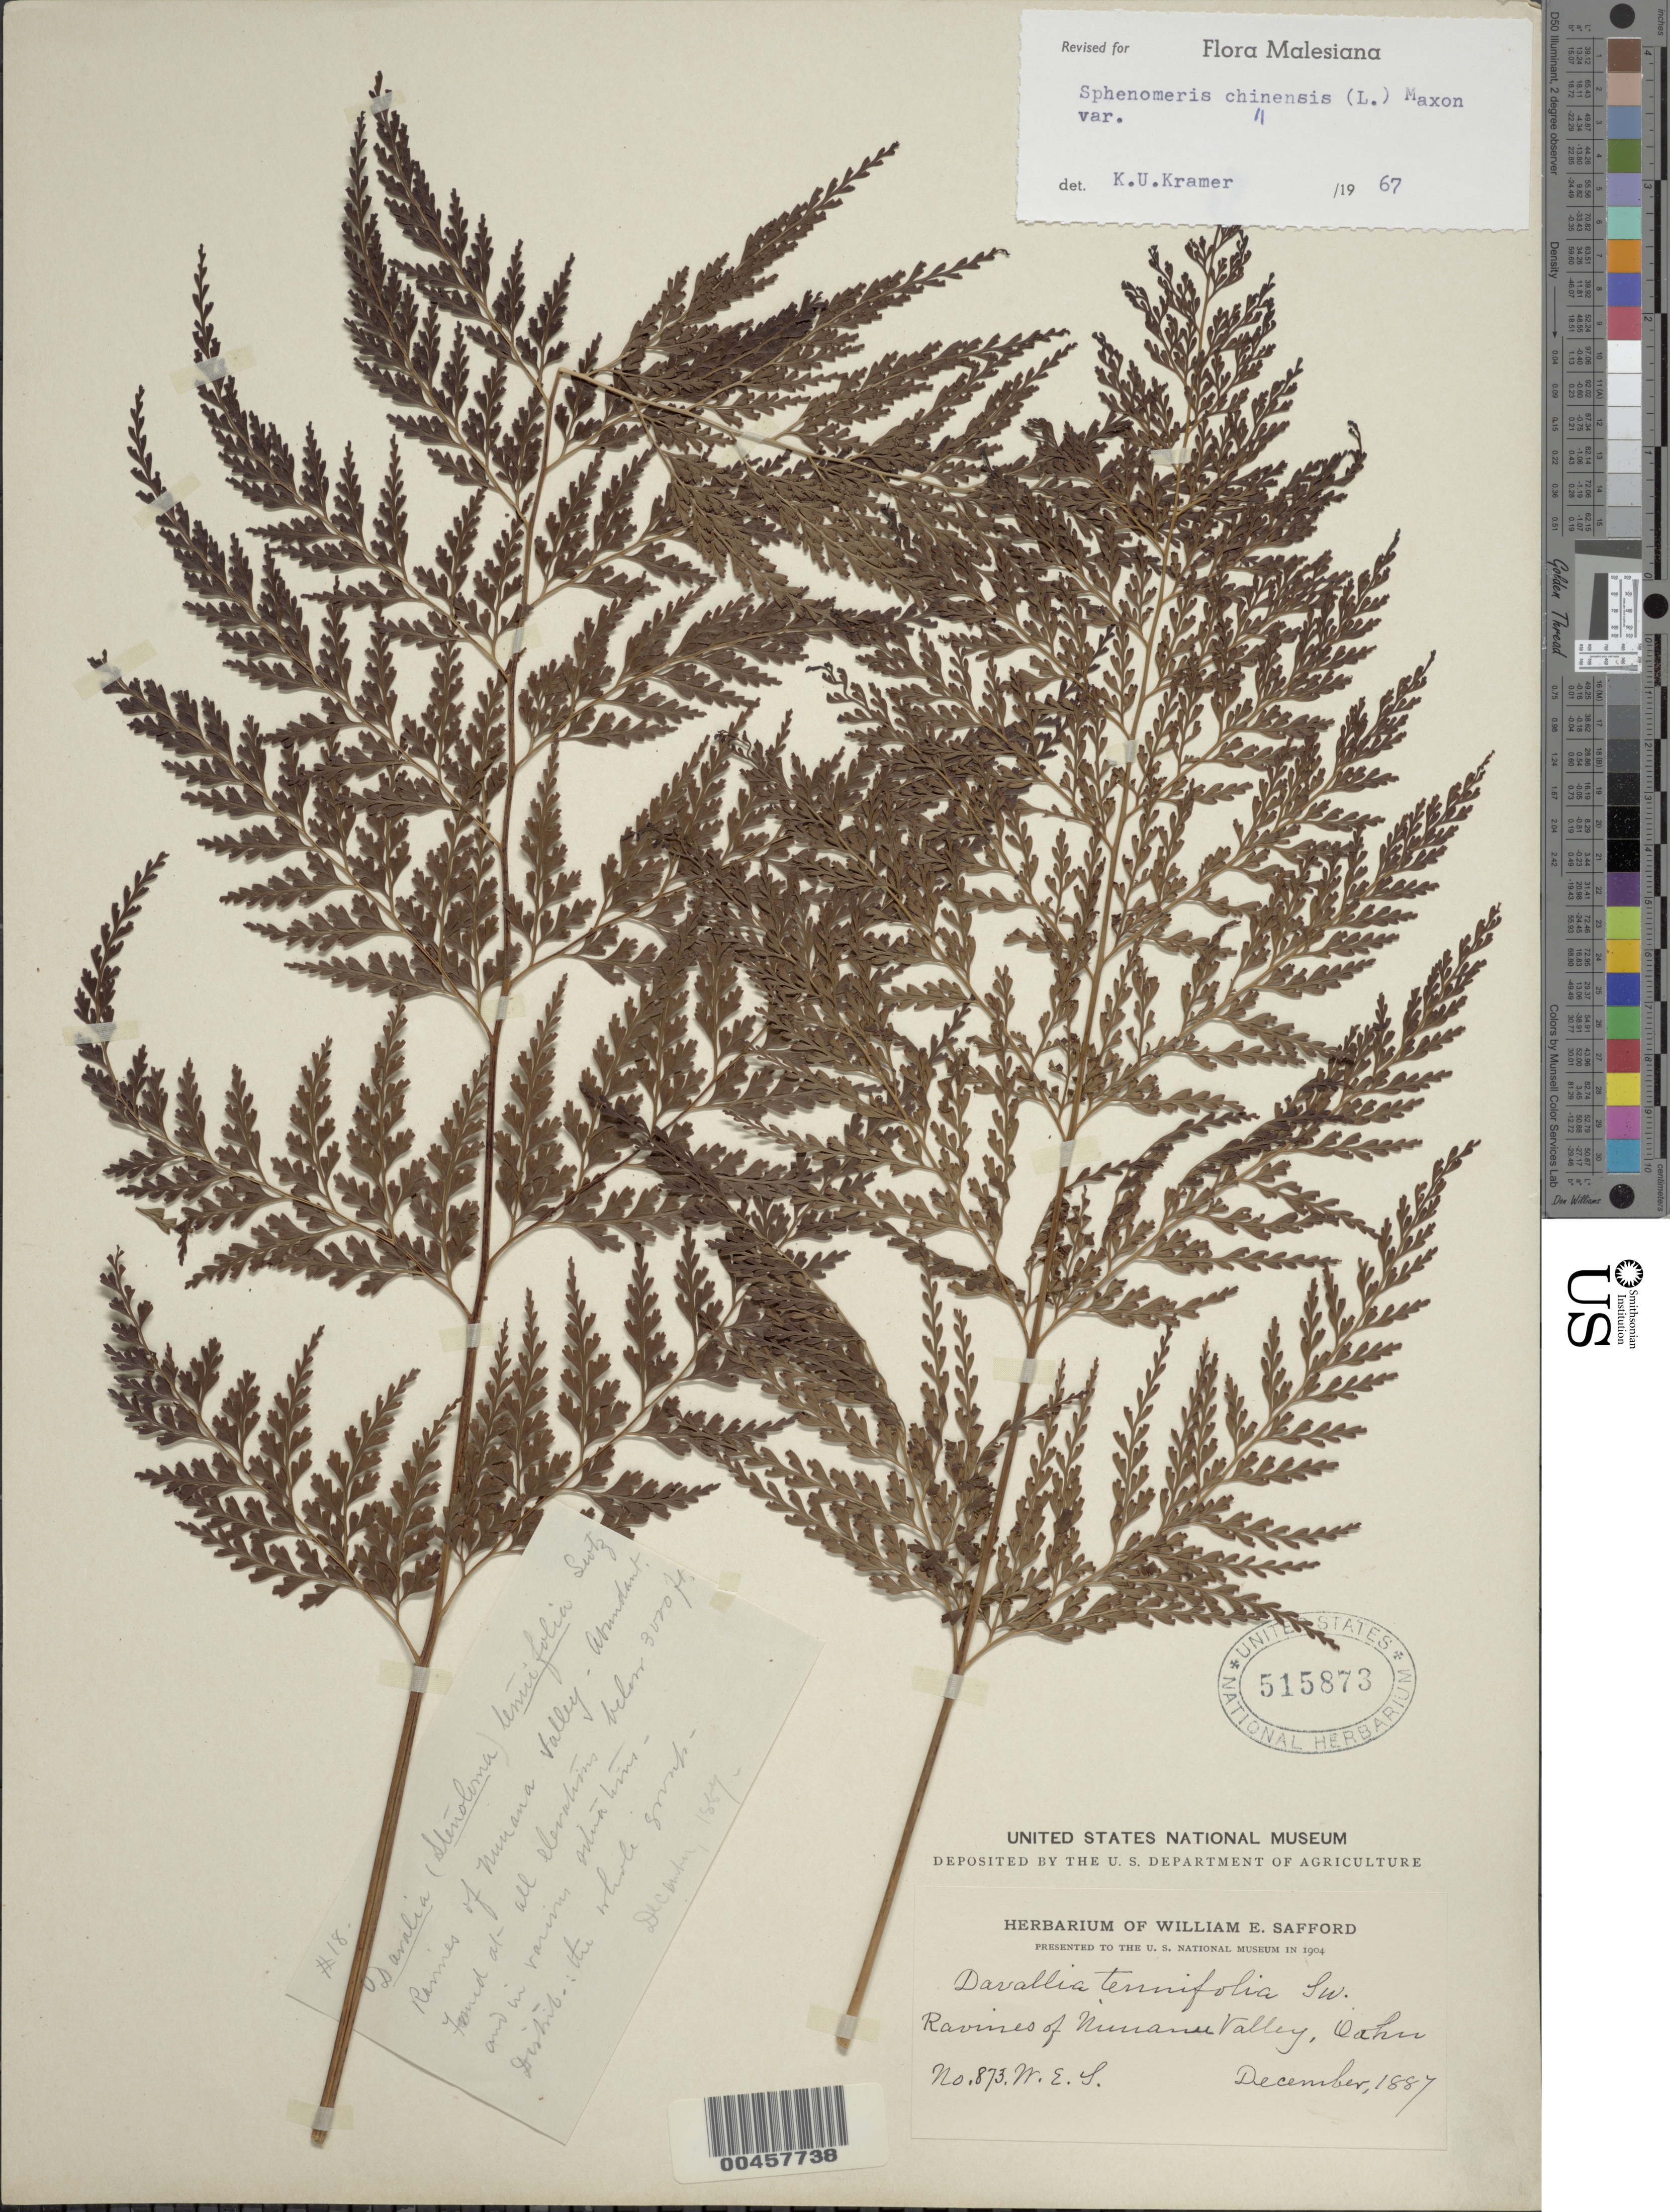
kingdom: Plantae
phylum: Tracheophyta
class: Polypodiopsida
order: Polypodiales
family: Lindsaeaceae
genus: Sphenomeris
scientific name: Sphenomeris chinensis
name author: (L.) Maxon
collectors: W. E. Safford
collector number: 873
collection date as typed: Dec 1887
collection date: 1887-12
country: United States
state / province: Hawaii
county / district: Honolulu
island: Oahu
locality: Ravines of Nuuanu Valley, Oahu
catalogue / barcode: US 515873